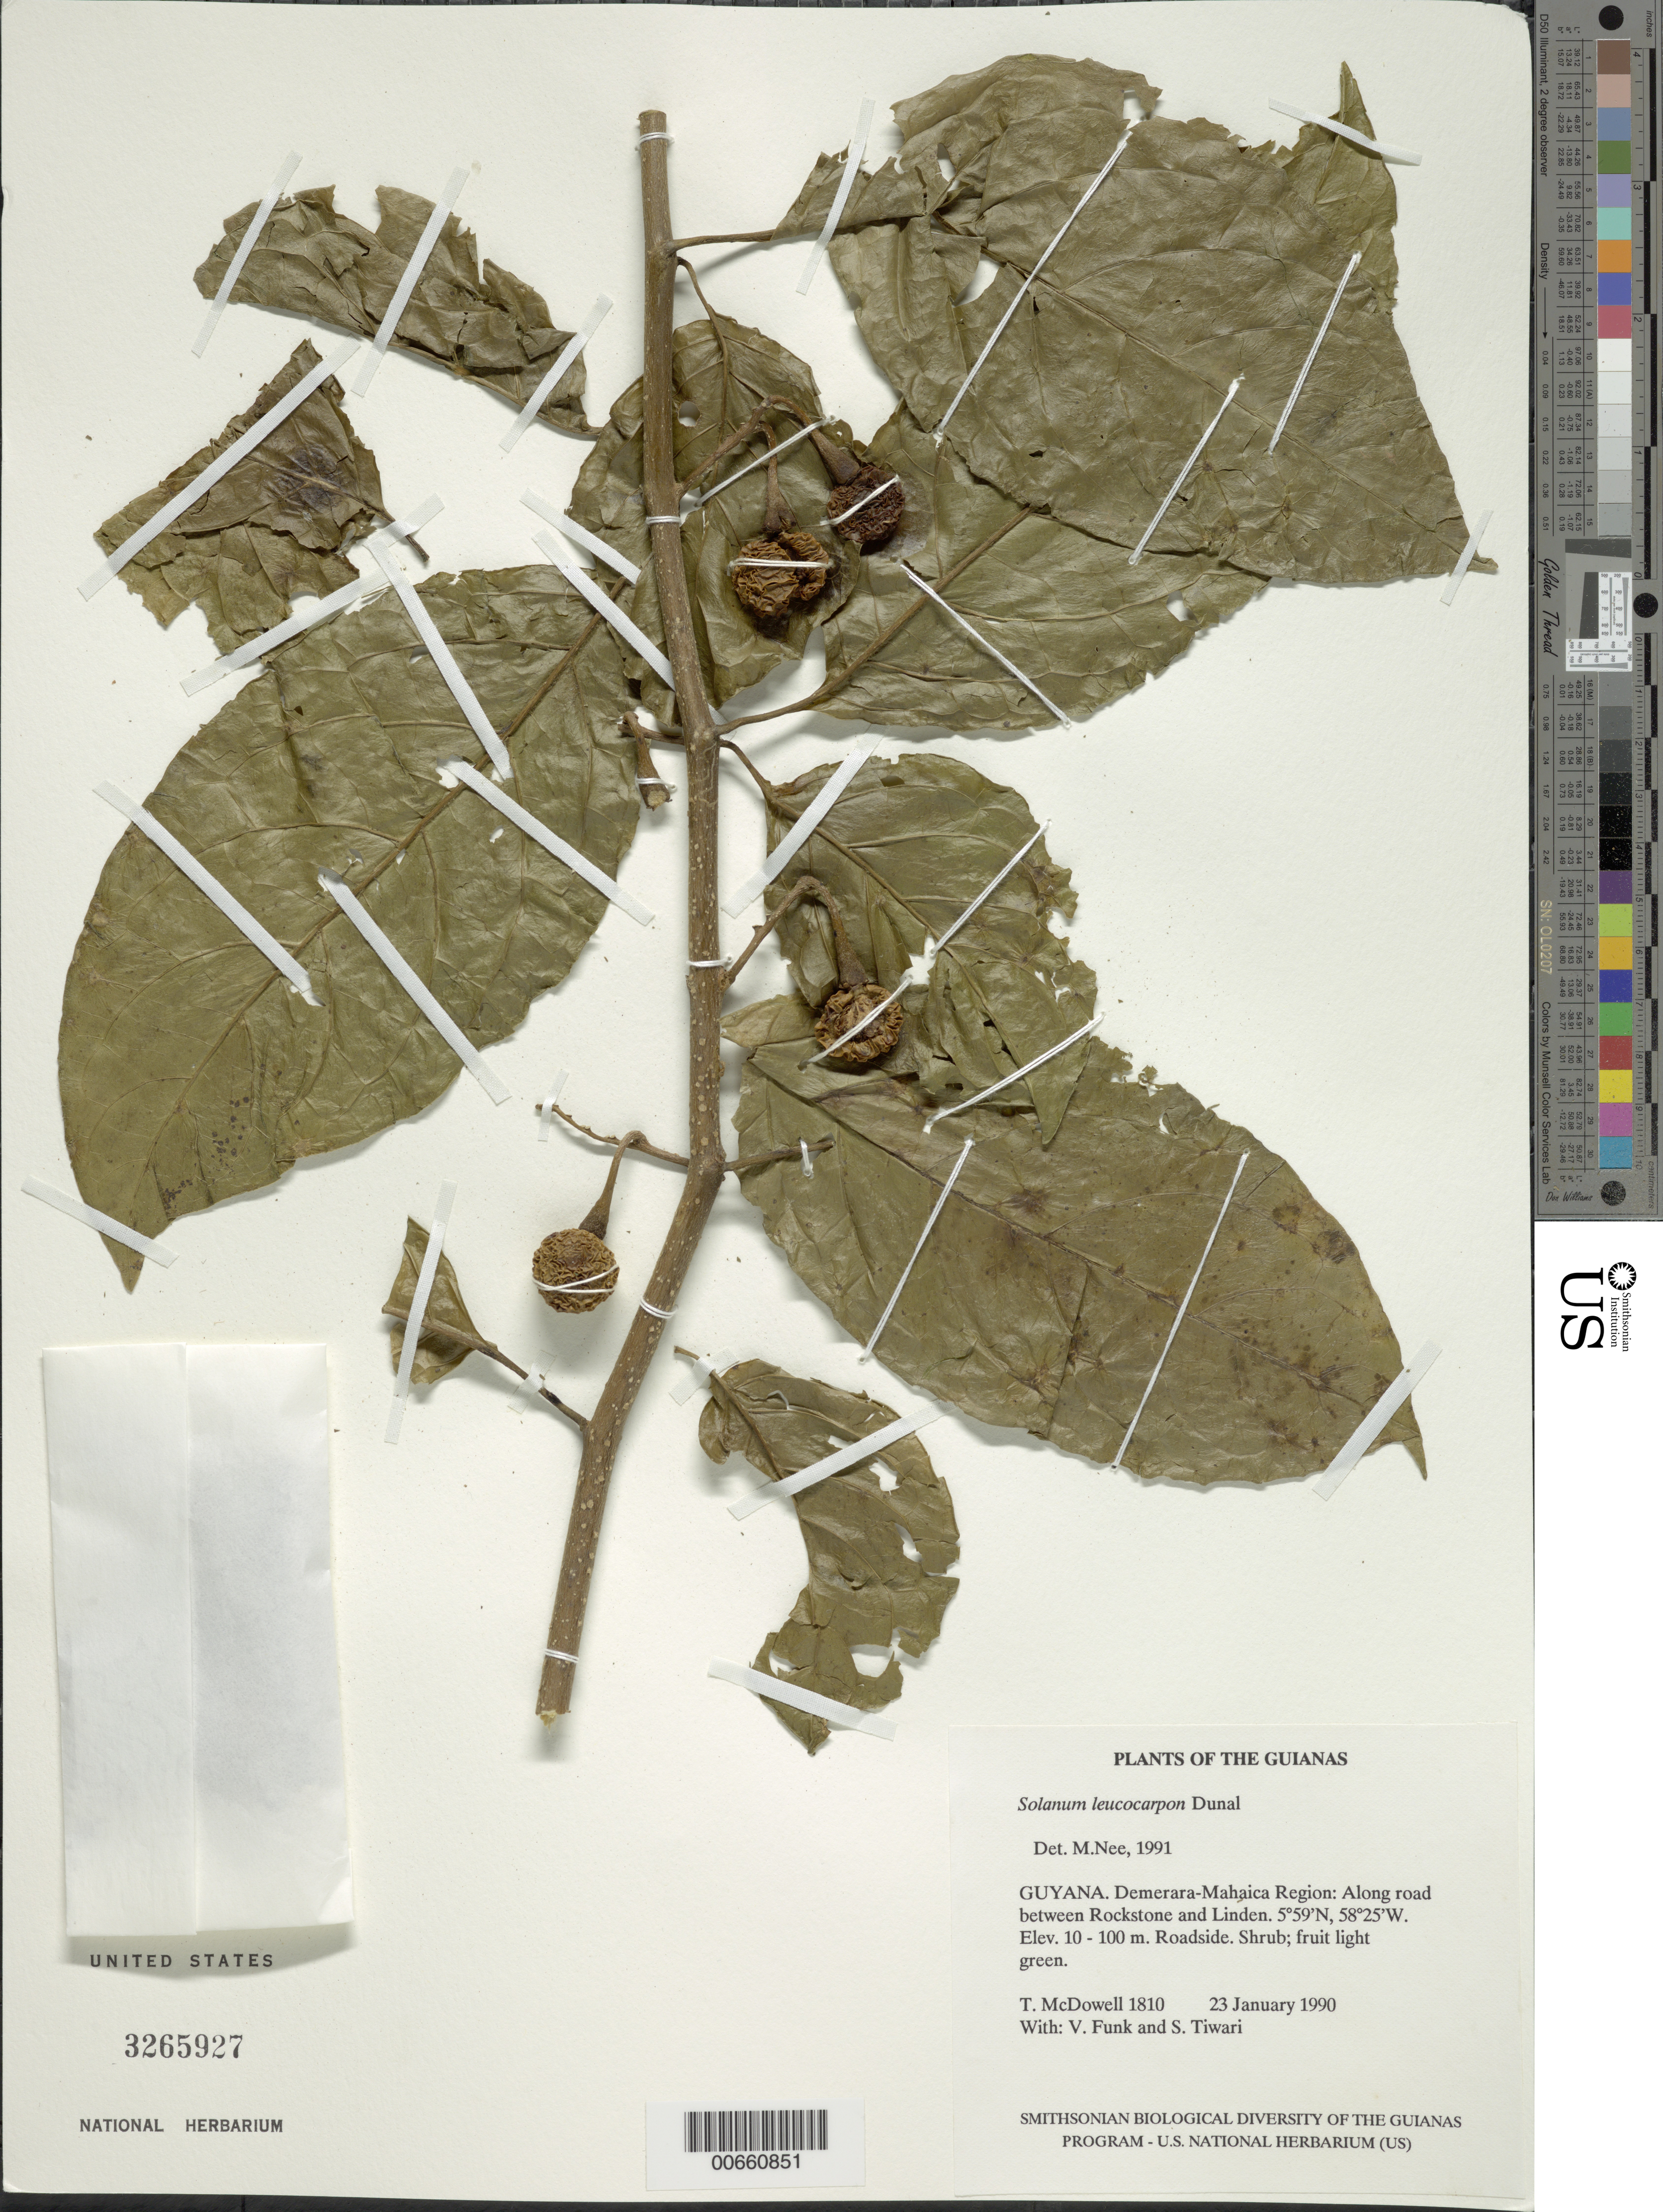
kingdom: Plantae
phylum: Tracheophyta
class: Magnoliopsida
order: Solanales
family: Solanaceae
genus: Solanum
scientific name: Solanum leucocarpon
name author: Dunal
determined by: Nee, Michael H.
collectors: T. McDowell, V. Funk & S. Tiwari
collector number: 1810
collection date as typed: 1 Jan 1990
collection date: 1990-01-01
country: Guyana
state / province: Demerara-Mahaica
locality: Along road between Rockstone and Linden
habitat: Roadside.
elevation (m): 10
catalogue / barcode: US 3265927